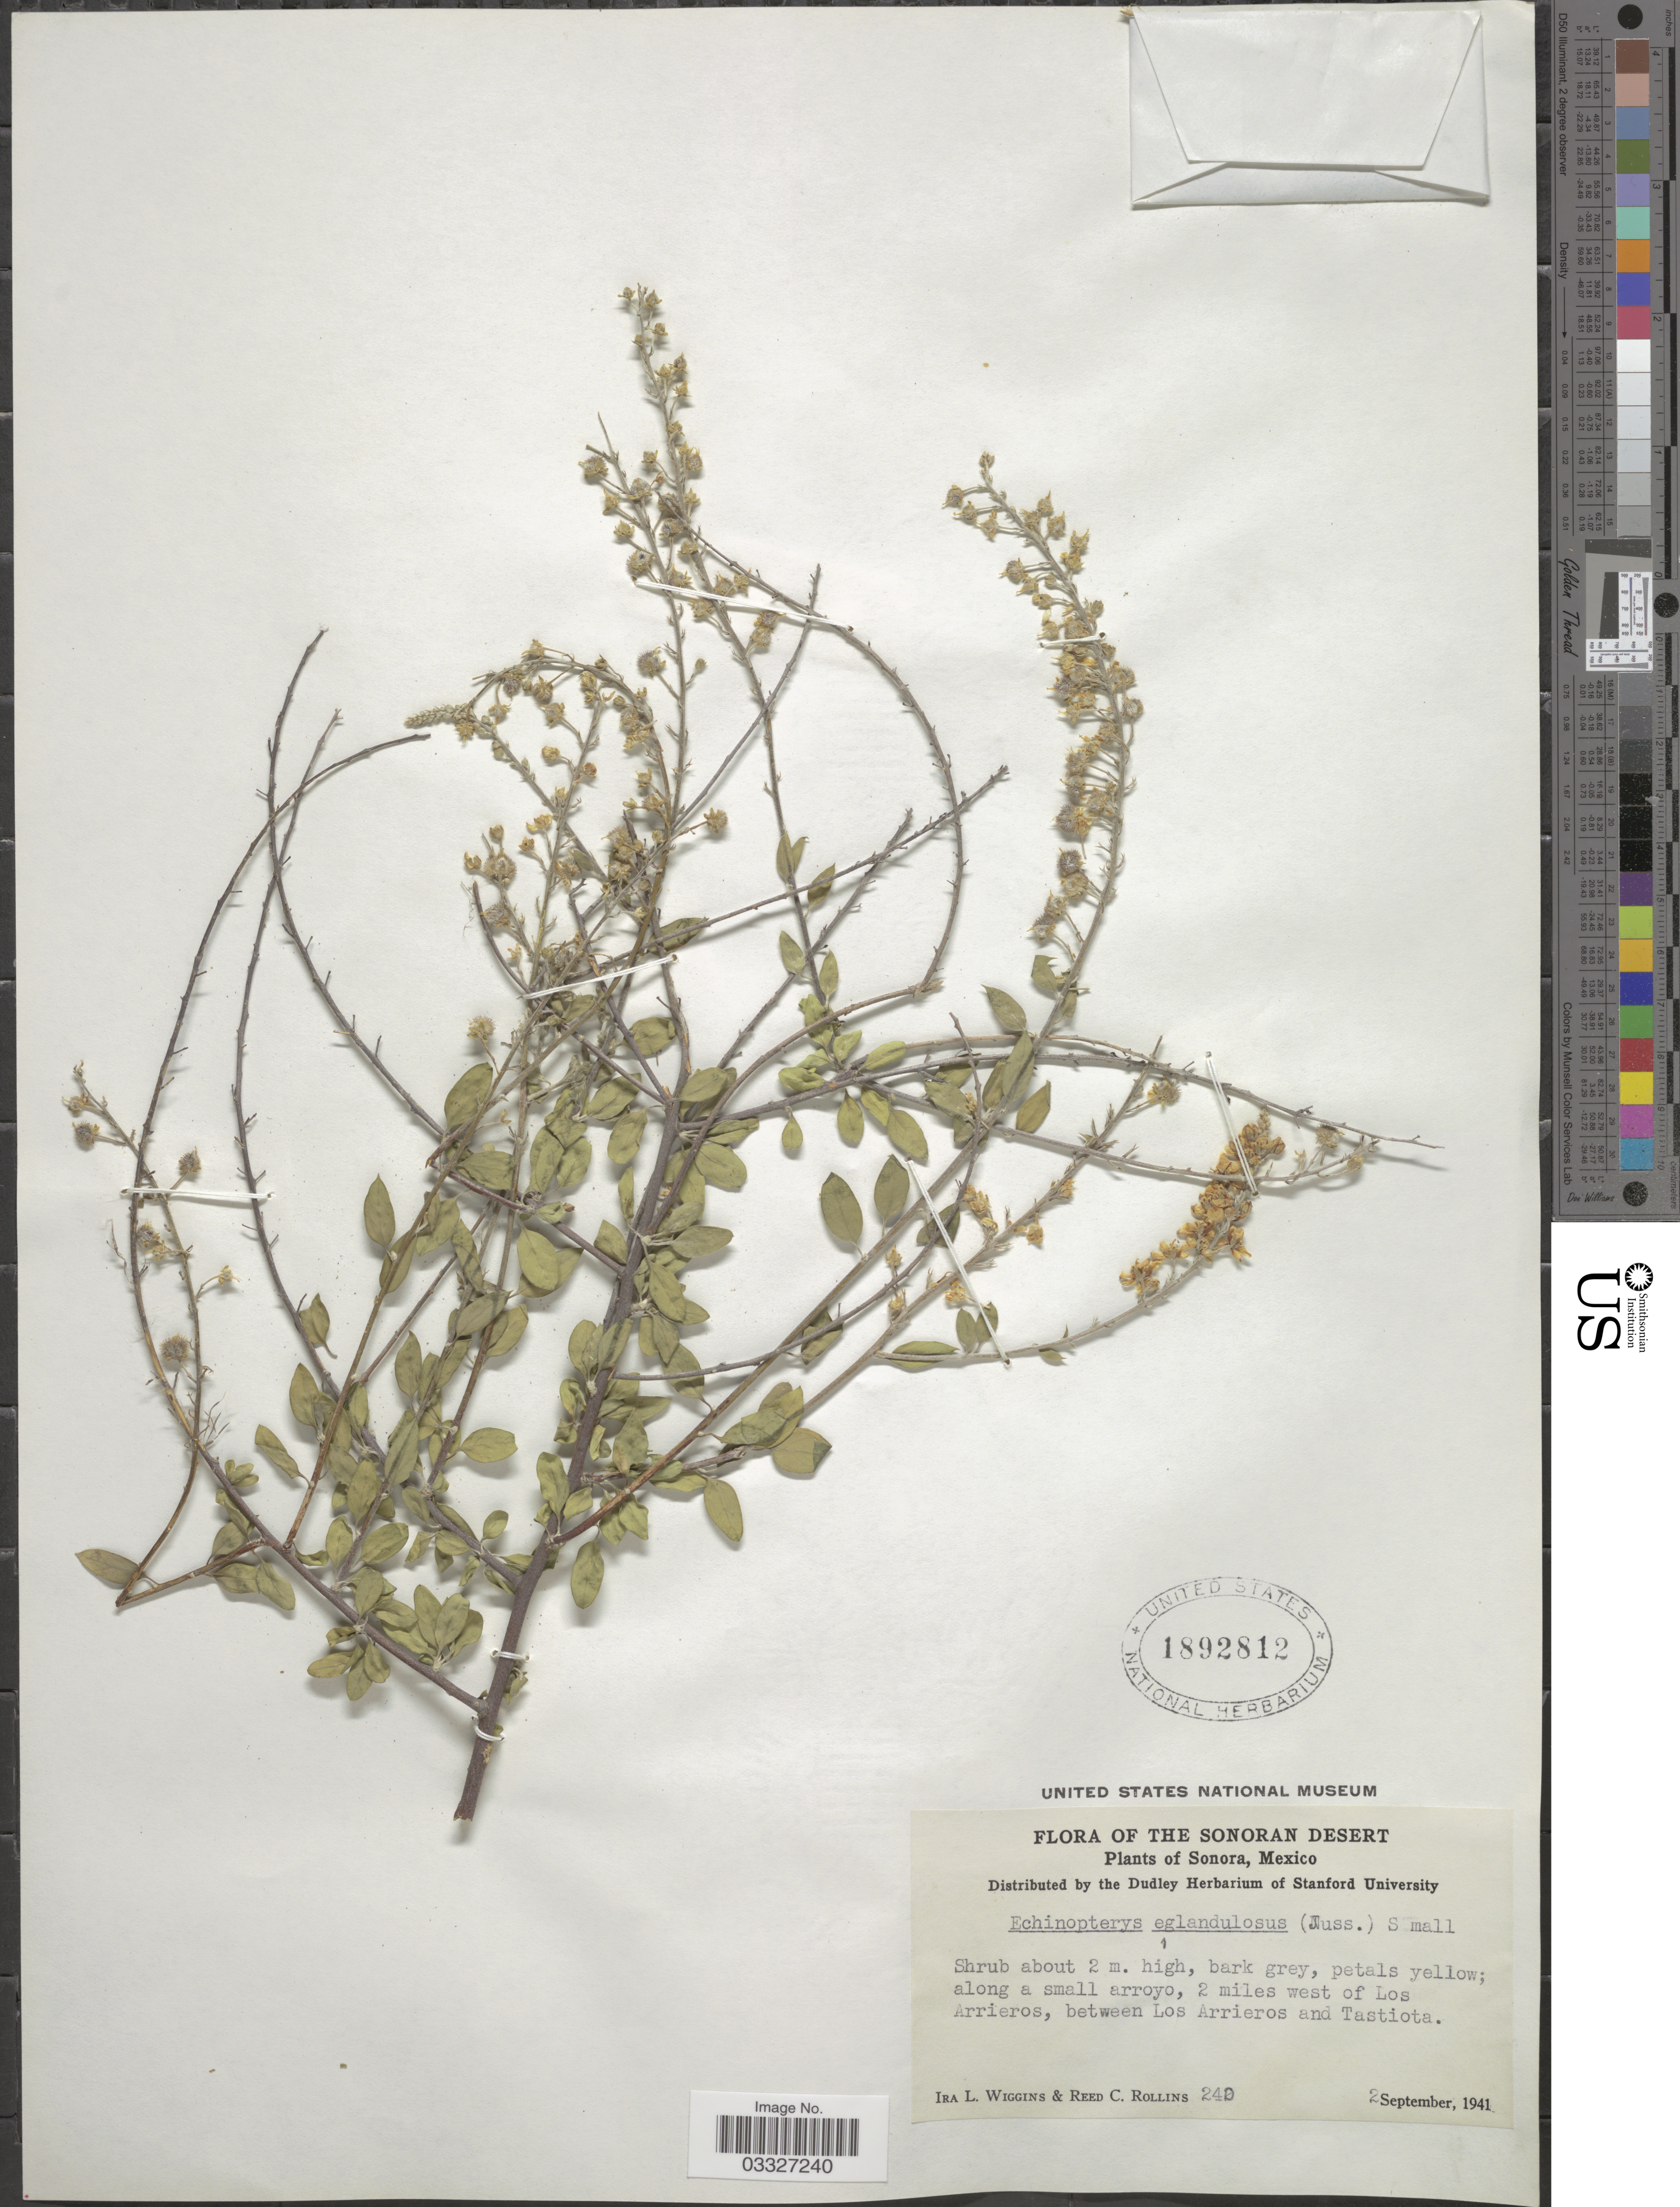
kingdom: Plantae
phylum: Tracheophyta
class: Magnoliopsida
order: Malpighiales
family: Malpighiaceae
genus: Echinopterys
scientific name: Echinopterys eglandulosa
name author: (A. Juss.) Small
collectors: I. L. Wiggins & R. C. Rollins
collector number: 240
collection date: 1941-09-02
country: Mexico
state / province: Sonora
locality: The Sonoran Desert. Along a small arroyo, 2 miles west of Los Arrieros, between Los Arrieros and Tastiota.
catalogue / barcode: US 1892812